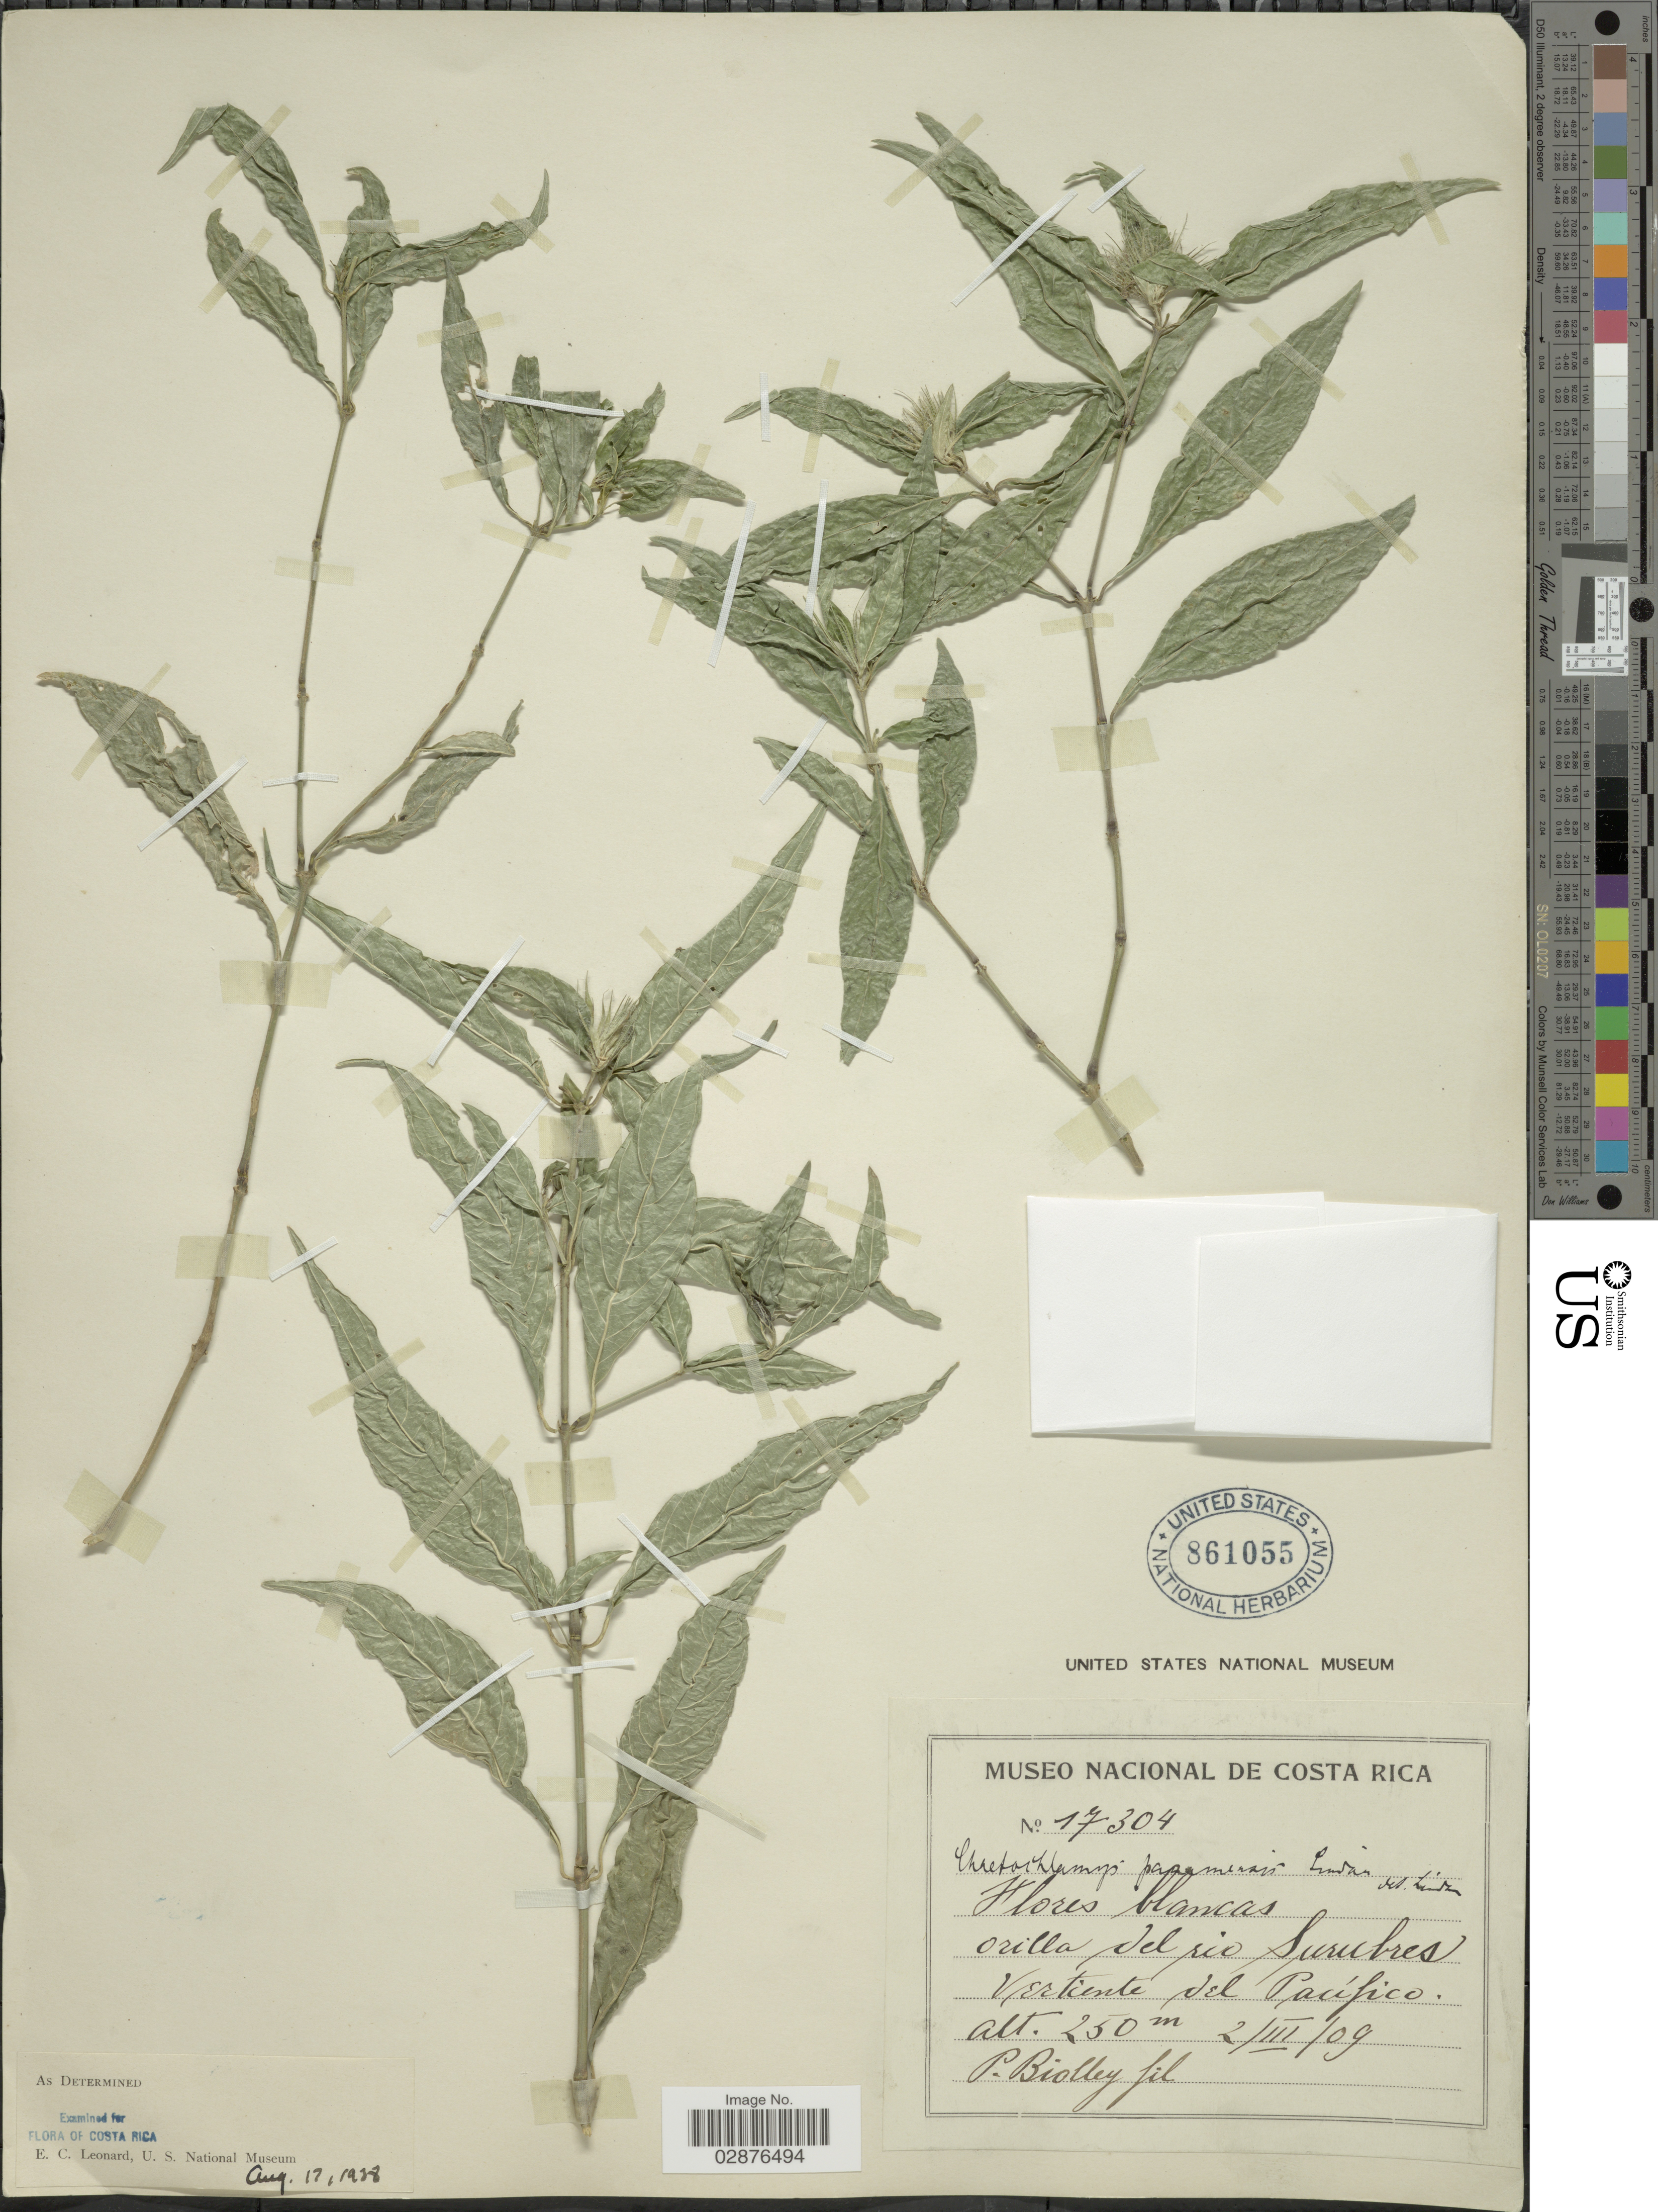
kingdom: Plantae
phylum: Tracheophyta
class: Magnoliopsida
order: Lamiales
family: Acanthaceae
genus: Justicia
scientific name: Justicia isthmensis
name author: T.F. Daniel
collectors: P. Biolley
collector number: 17304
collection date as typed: Transcribed d/m/y: 2/3/9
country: Costa Rica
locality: Orilla del rio Surubres. Vertiente del Pacífico.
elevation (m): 250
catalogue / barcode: US 861055